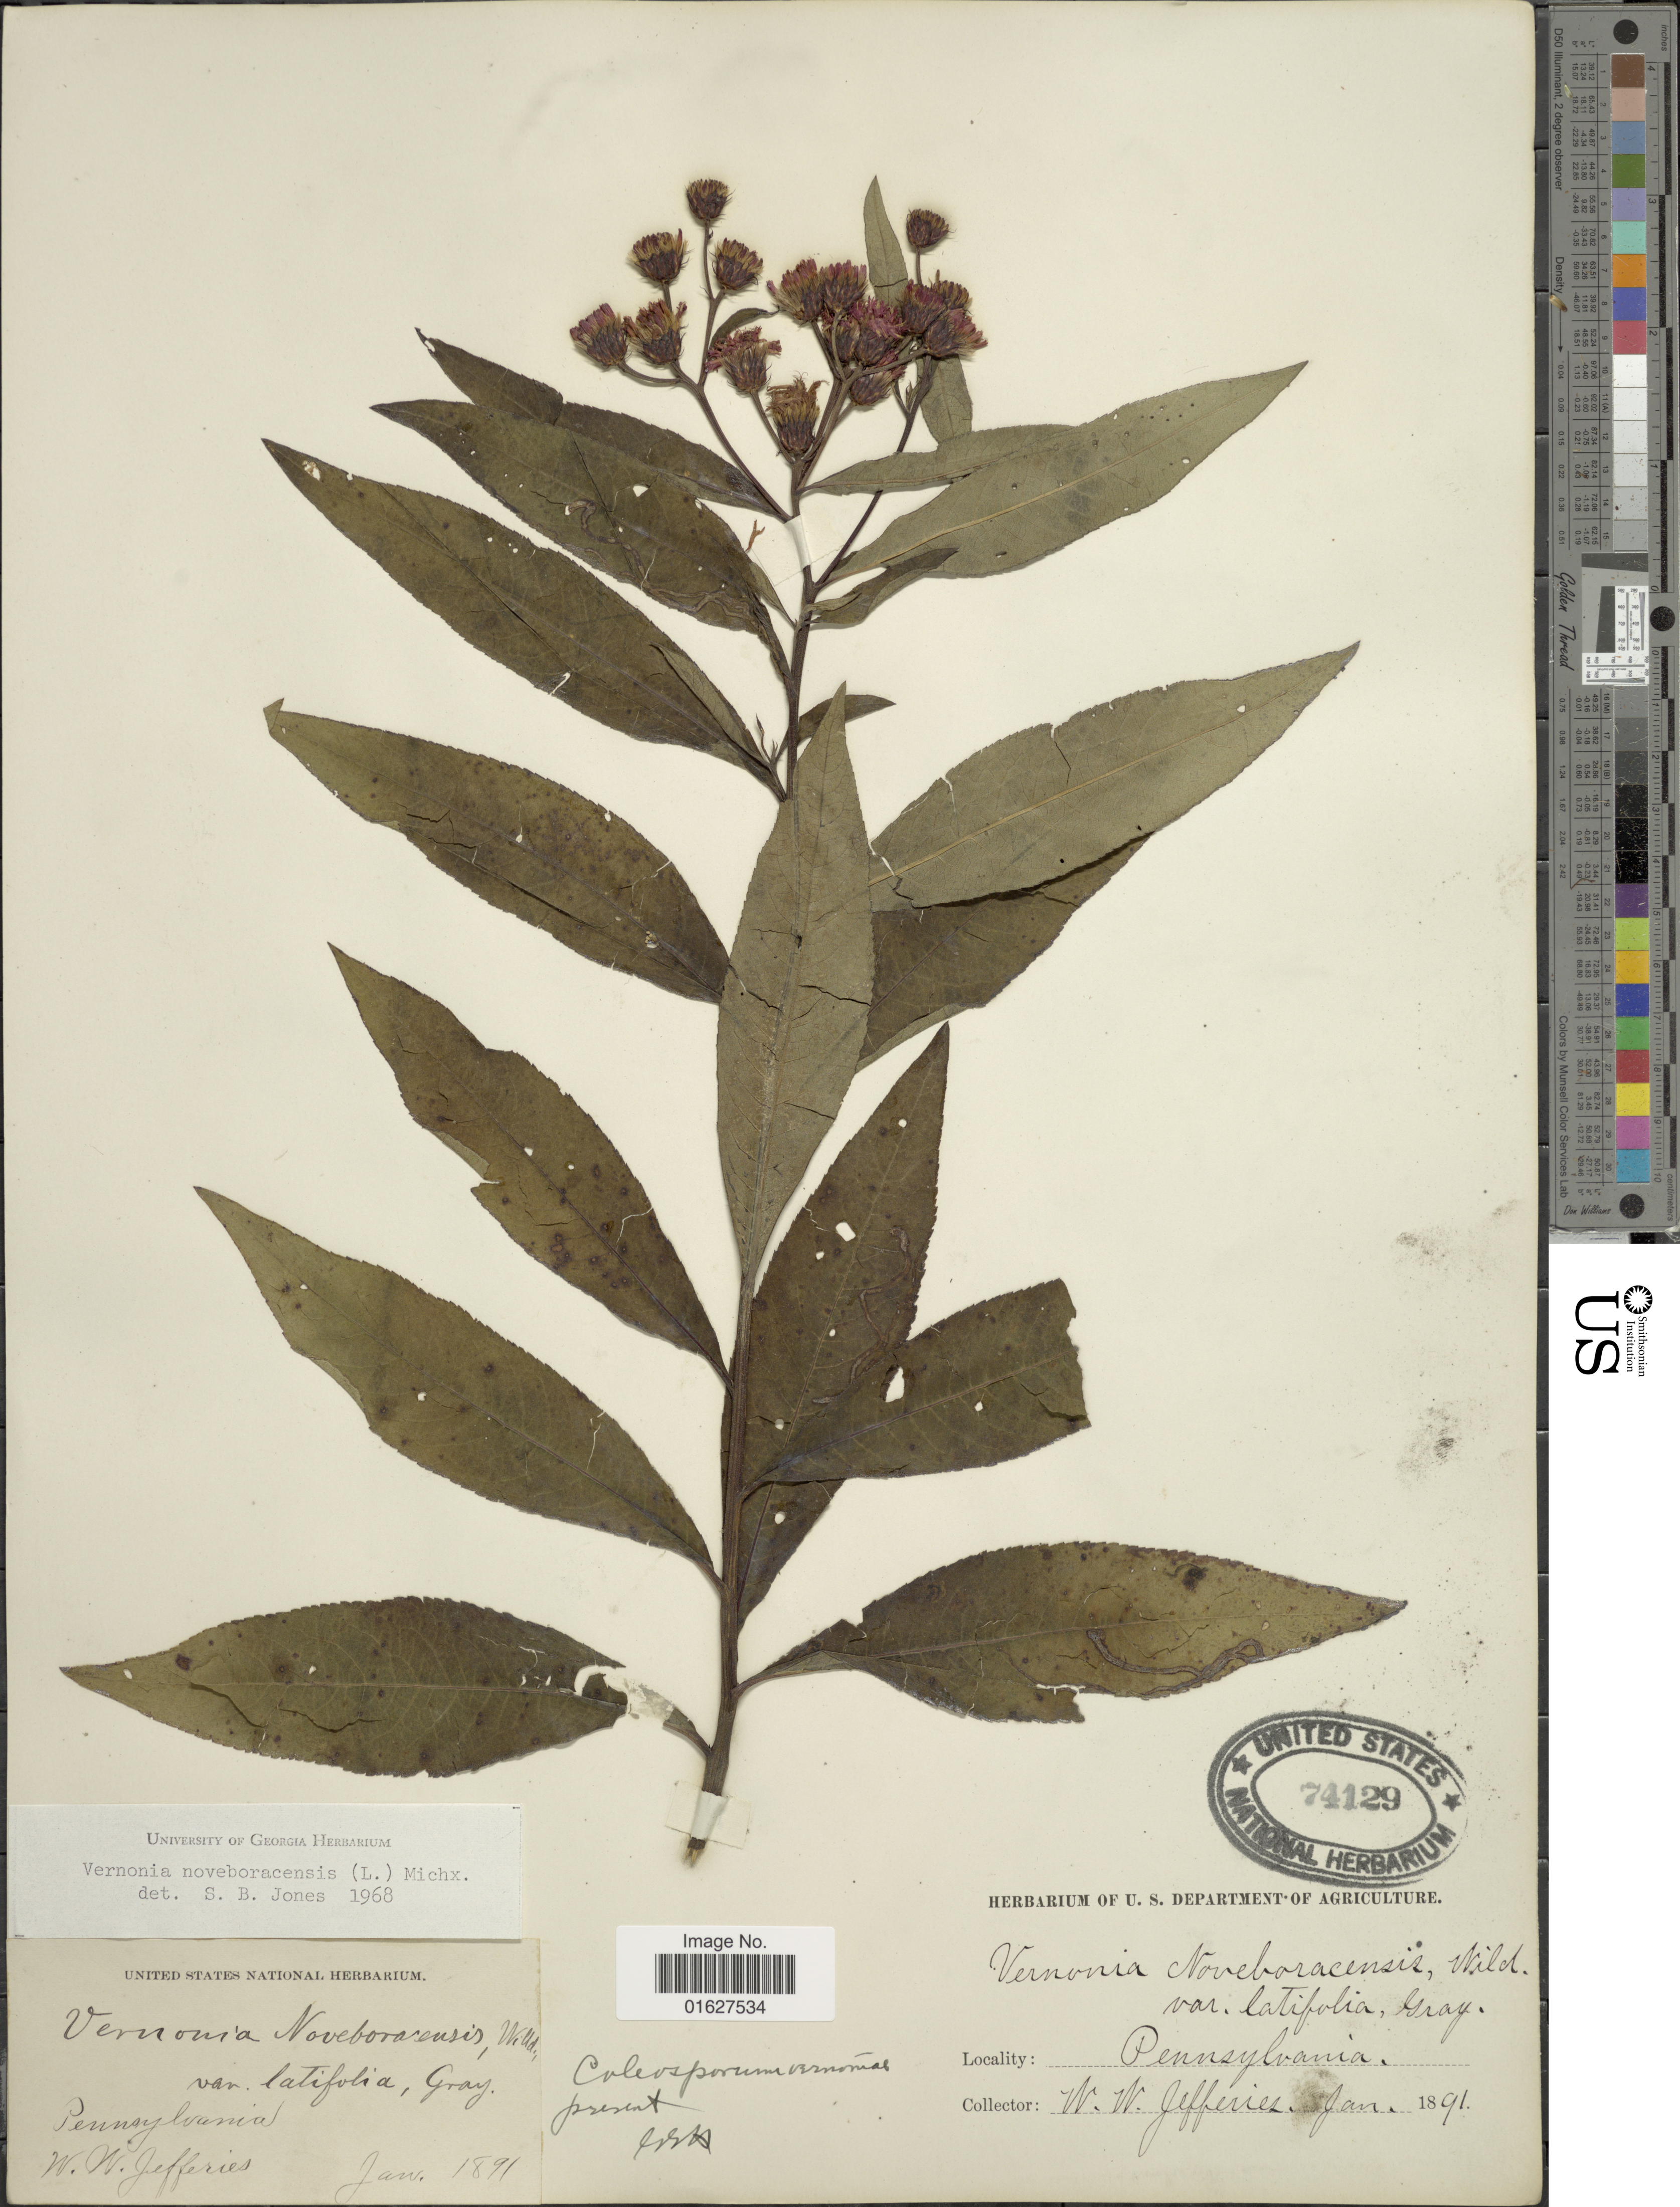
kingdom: Plantae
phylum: Tracheophyta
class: Magnoliopsida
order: Asterales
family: Asteraceae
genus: Vernonia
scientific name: Vernonia noveboracensis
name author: (L.) Michx.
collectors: W. Jeffries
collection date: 1891-01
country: United States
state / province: Pennsylvania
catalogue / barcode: US 74129